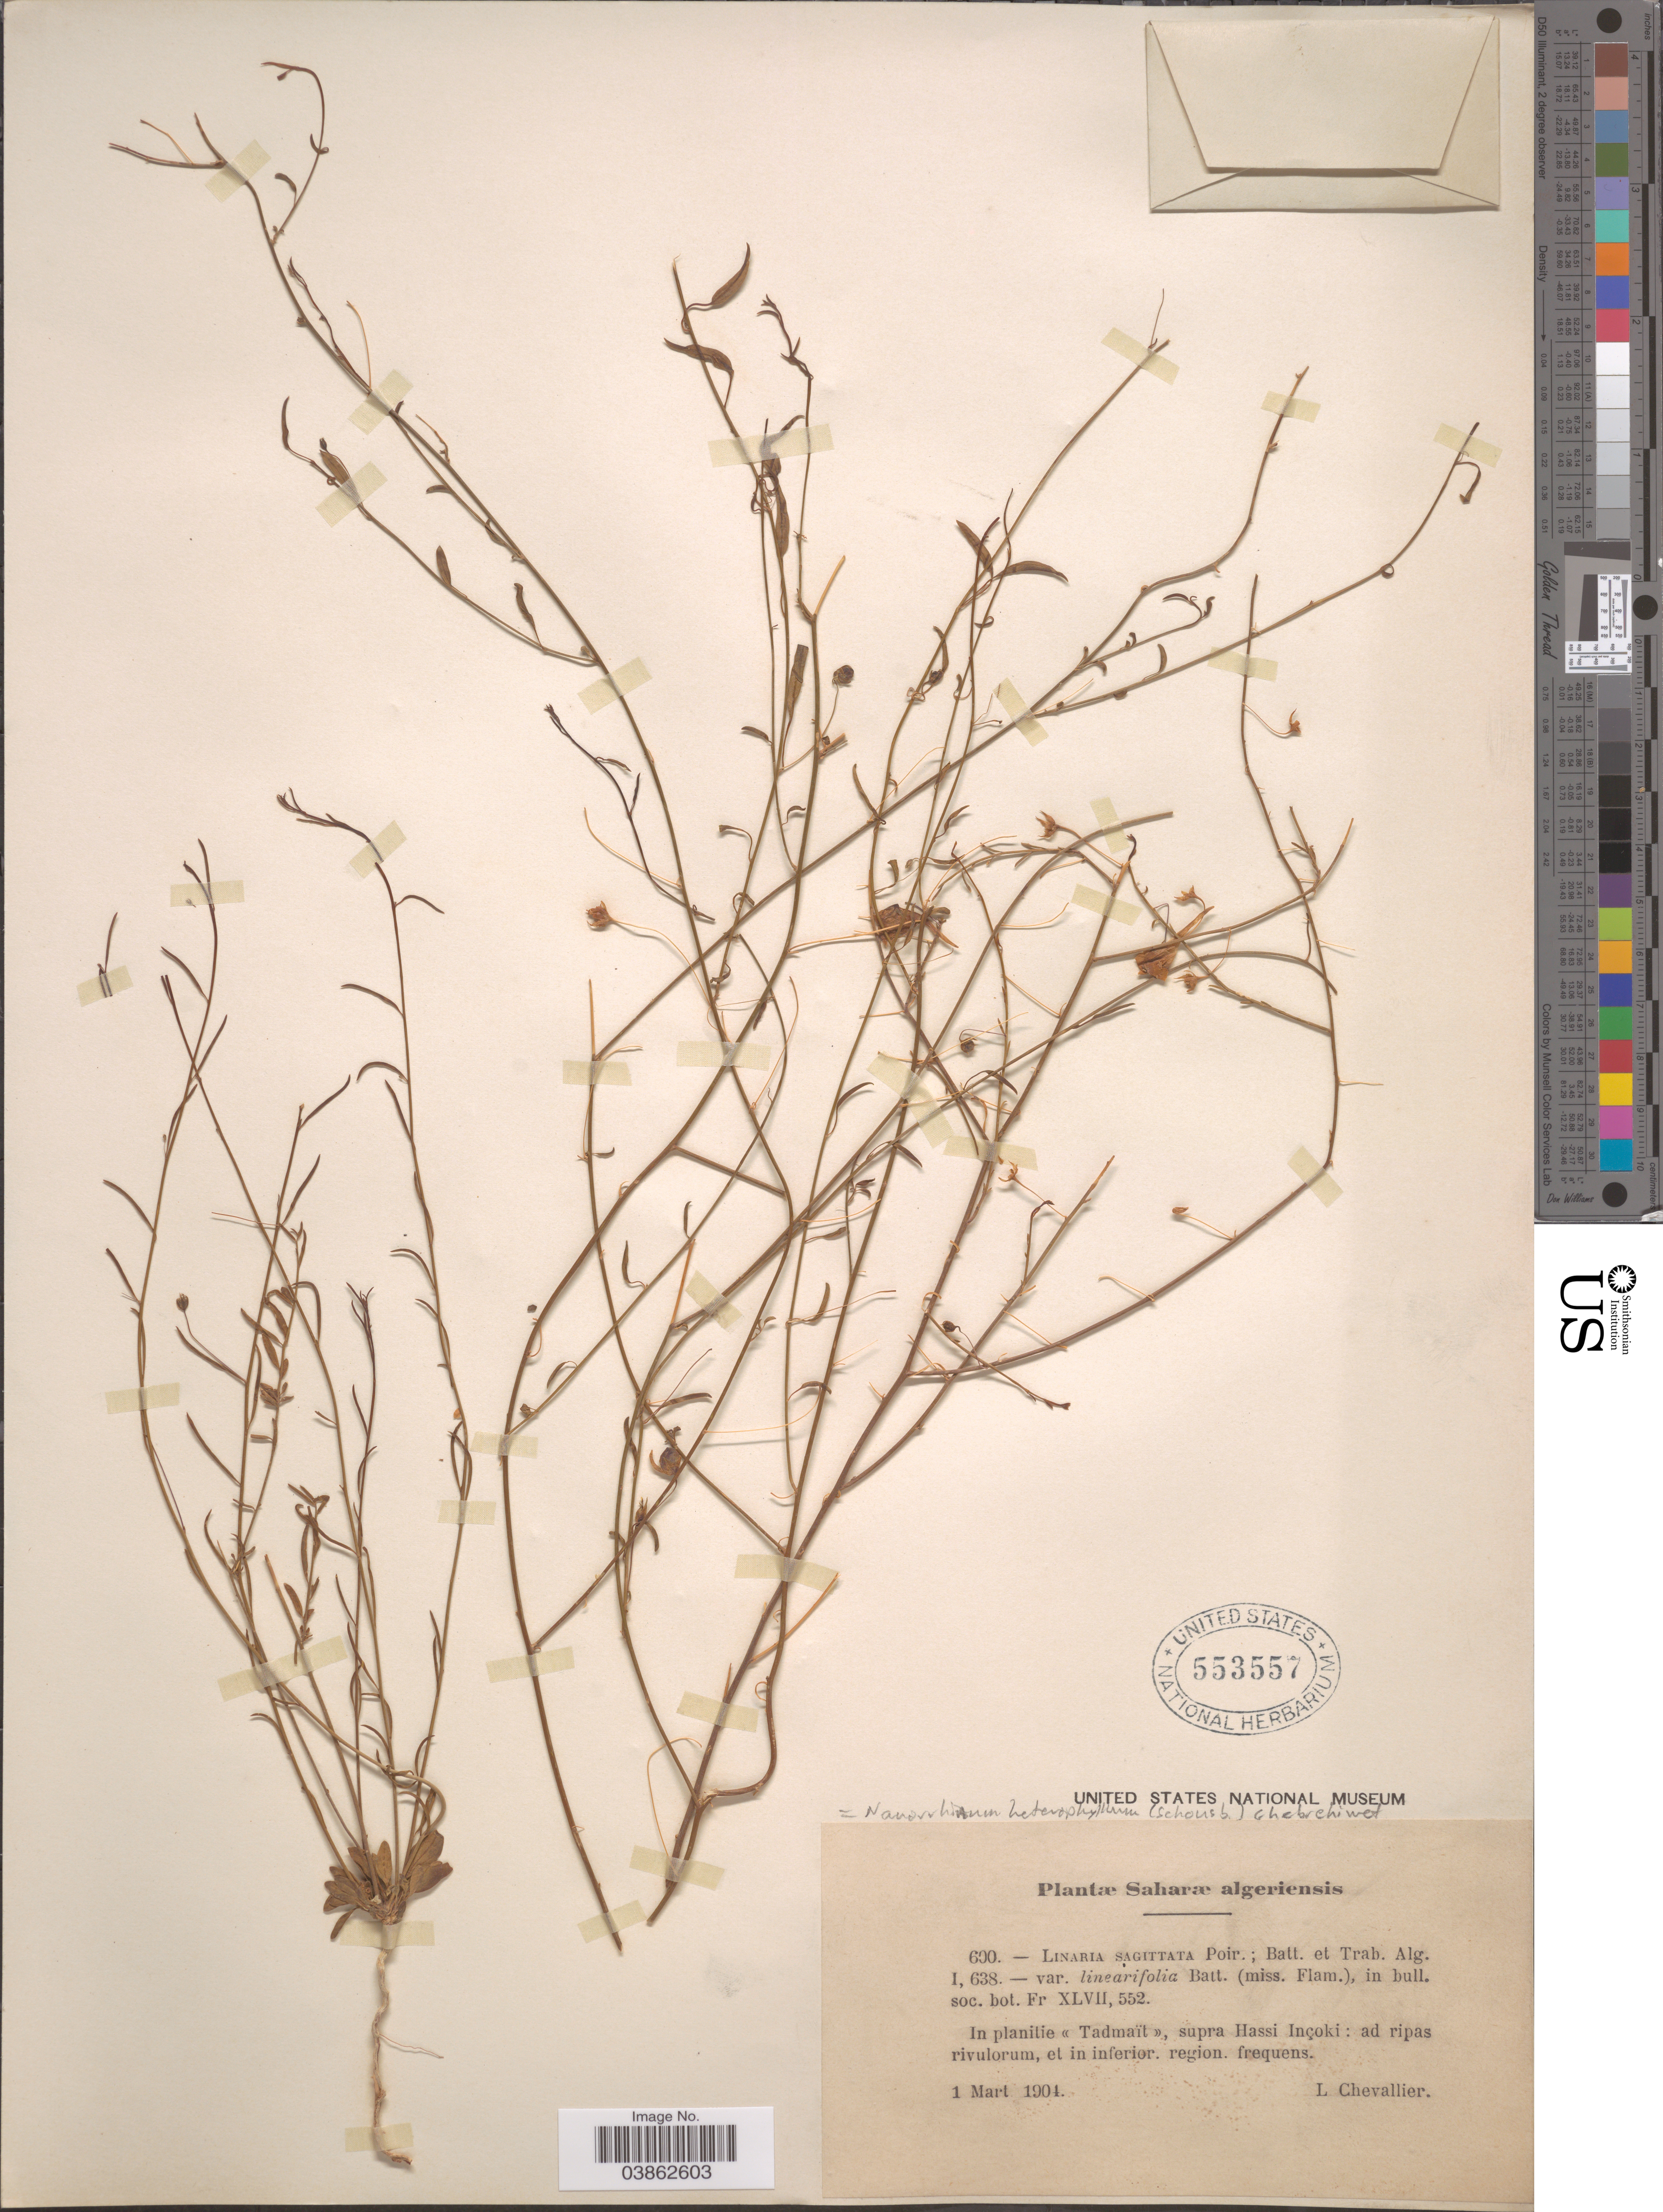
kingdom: Plantae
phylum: Tracheophyta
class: Magnoliopsida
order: Lamiales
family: Plantaginaceae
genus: Nanorrhinum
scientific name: Nanorrhinum sagittatum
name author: (Poir.) Yousefi & Zarre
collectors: L. Chevallier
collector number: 600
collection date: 1904-03-01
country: Algeria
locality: Saharæ algeriensis. In planitie <Tadmaït>, supra Hassi Inçoki.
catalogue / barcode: US 553557